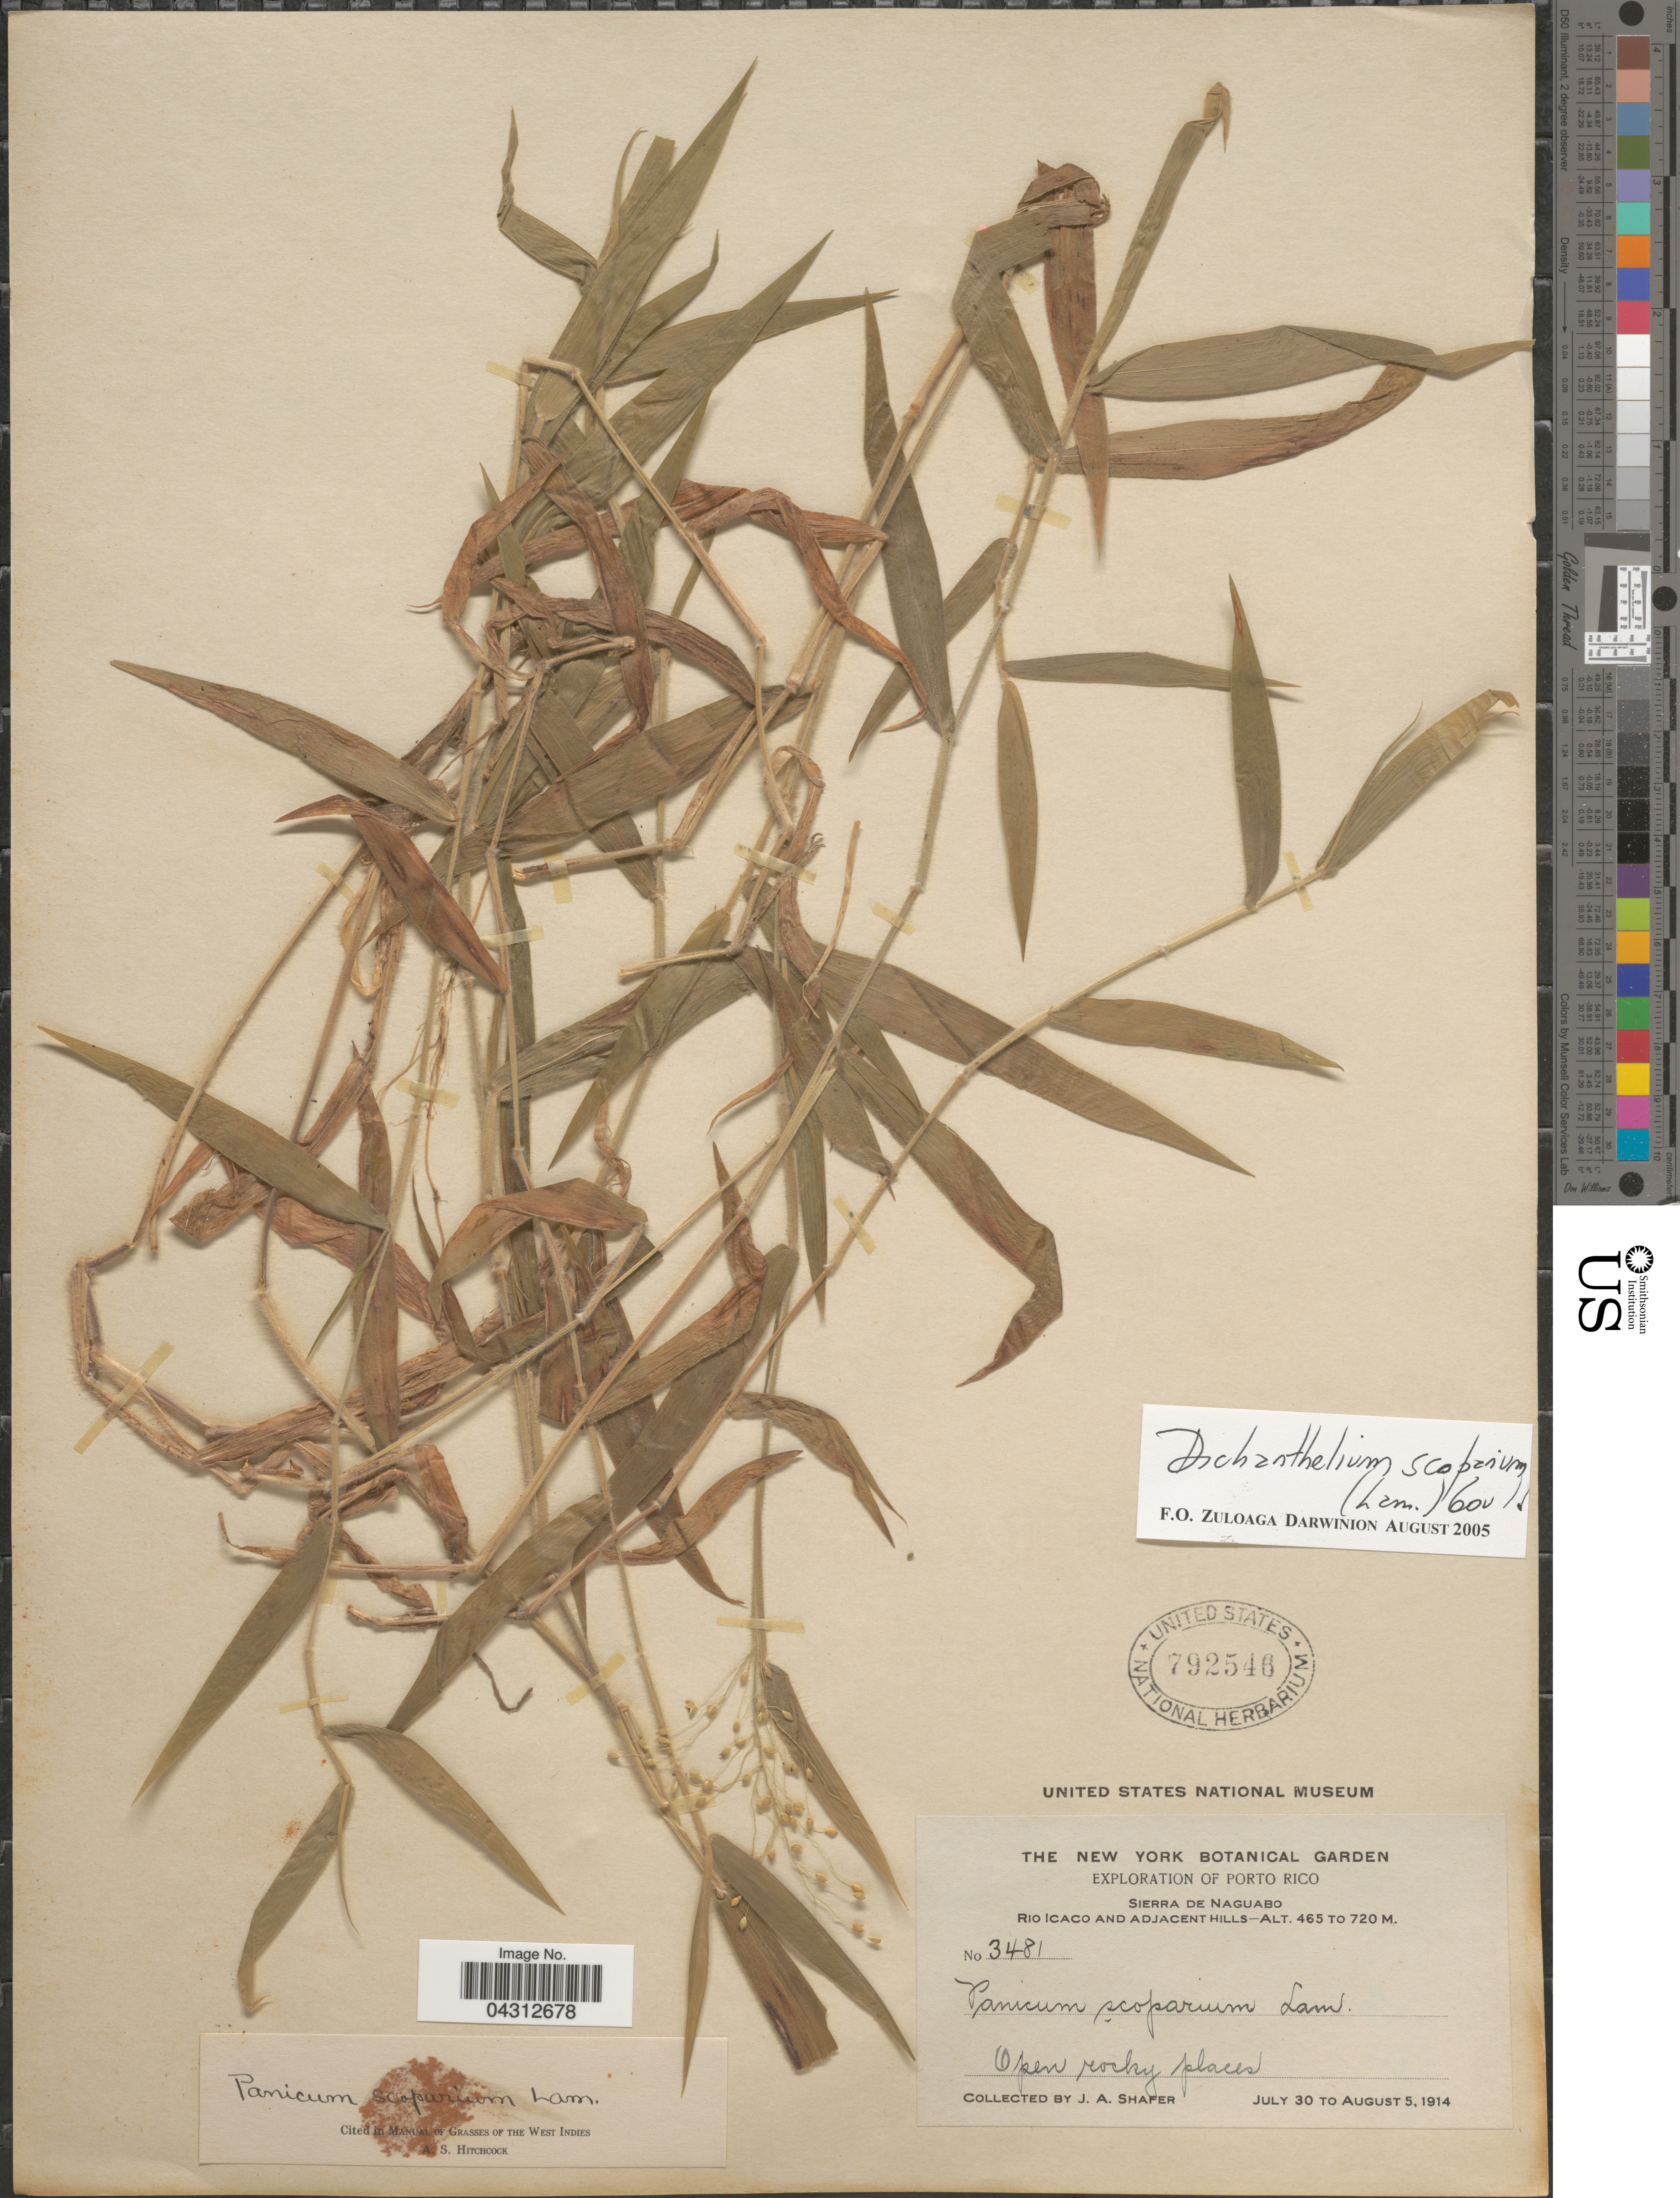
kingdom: Plantae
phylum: Tracheophyta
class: Liliopsida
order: Poales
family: Poaceae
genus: Dichanthelium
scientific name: Dichanthelium scoparium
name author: (Lam.) Gould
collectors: J. A. Shafer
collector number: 3481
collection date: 1914-07-30/1914-08-05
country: Puerto Rico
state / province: Naguabo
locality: Exploration of Porto Rico. Sierra de Naguabo. Rio Icaco and adjacent hills. Open rocky places.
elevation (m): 465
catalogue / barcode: US 792546